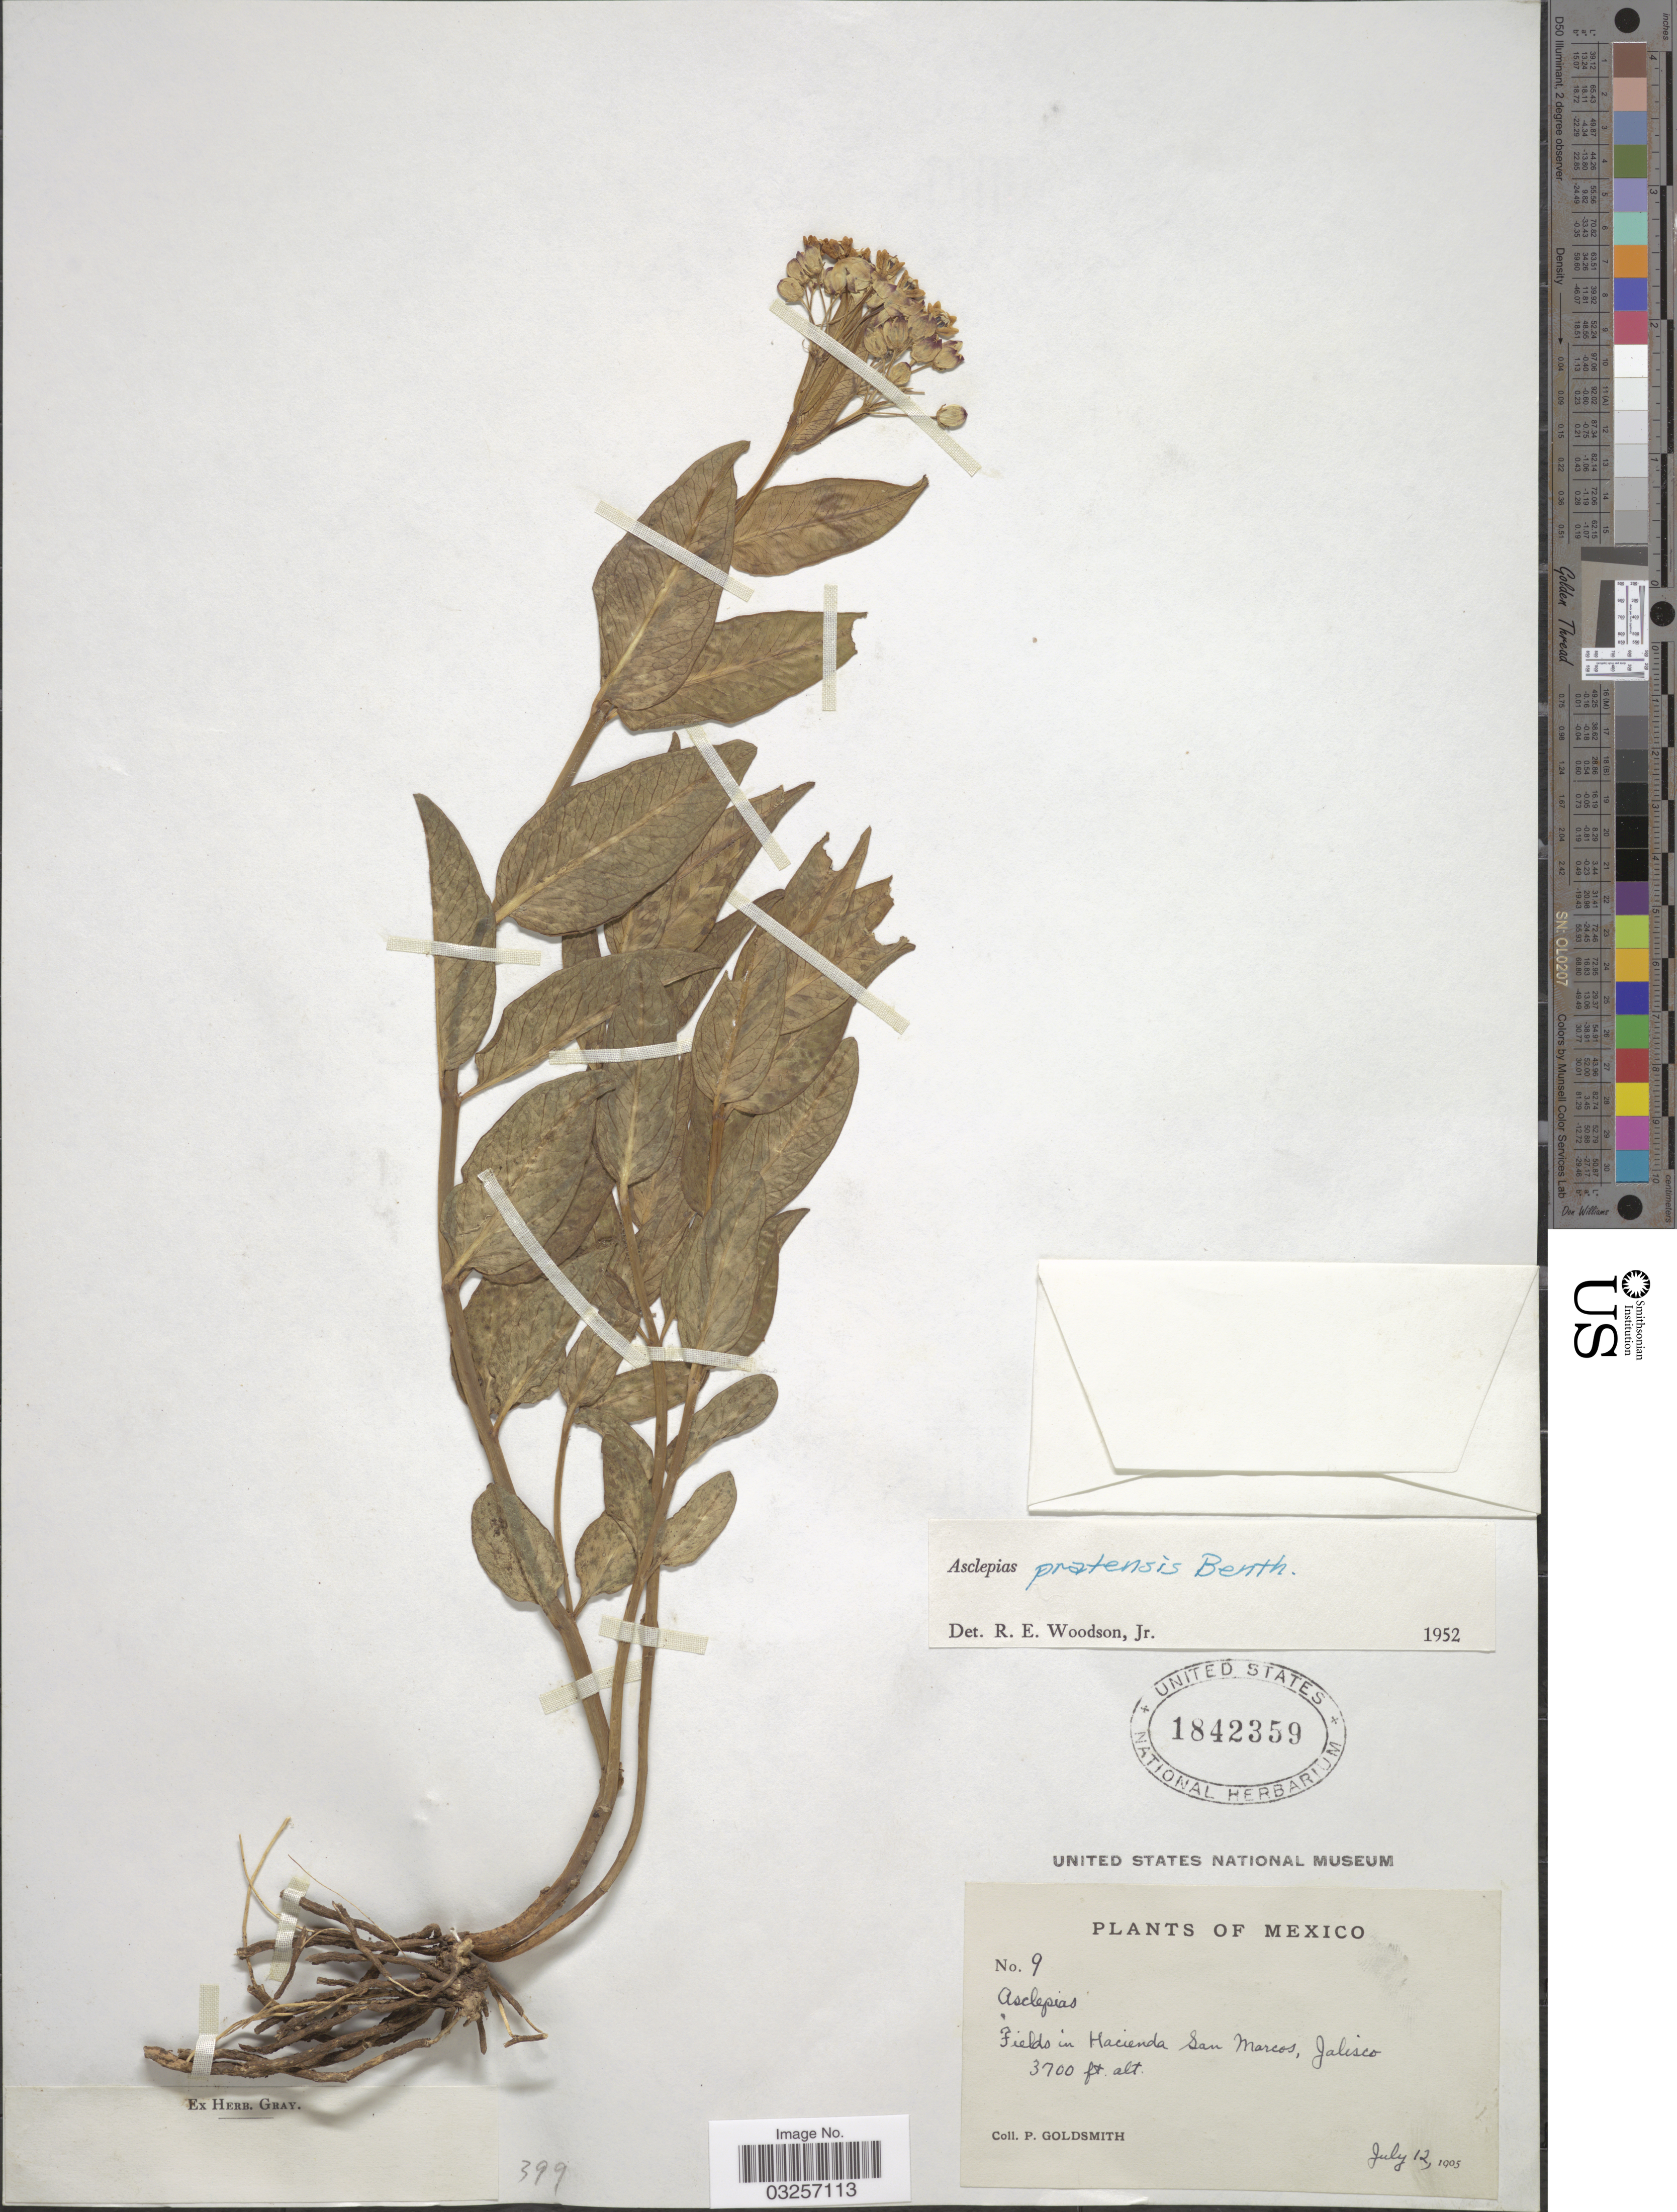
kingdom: Plantae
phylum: Tracheophyta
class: Magnoliopsida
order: Gentianales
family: Apocynaceae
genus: Asclepias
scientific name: Asclepias pratensis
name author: Benth.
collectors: P. Goldsmith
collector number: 9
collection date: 1905-07-12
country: Mexico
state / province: Jalisco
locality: Fields in Hacienda San Marcos, Jalisco.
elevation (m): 1128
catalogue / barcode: US 1842359